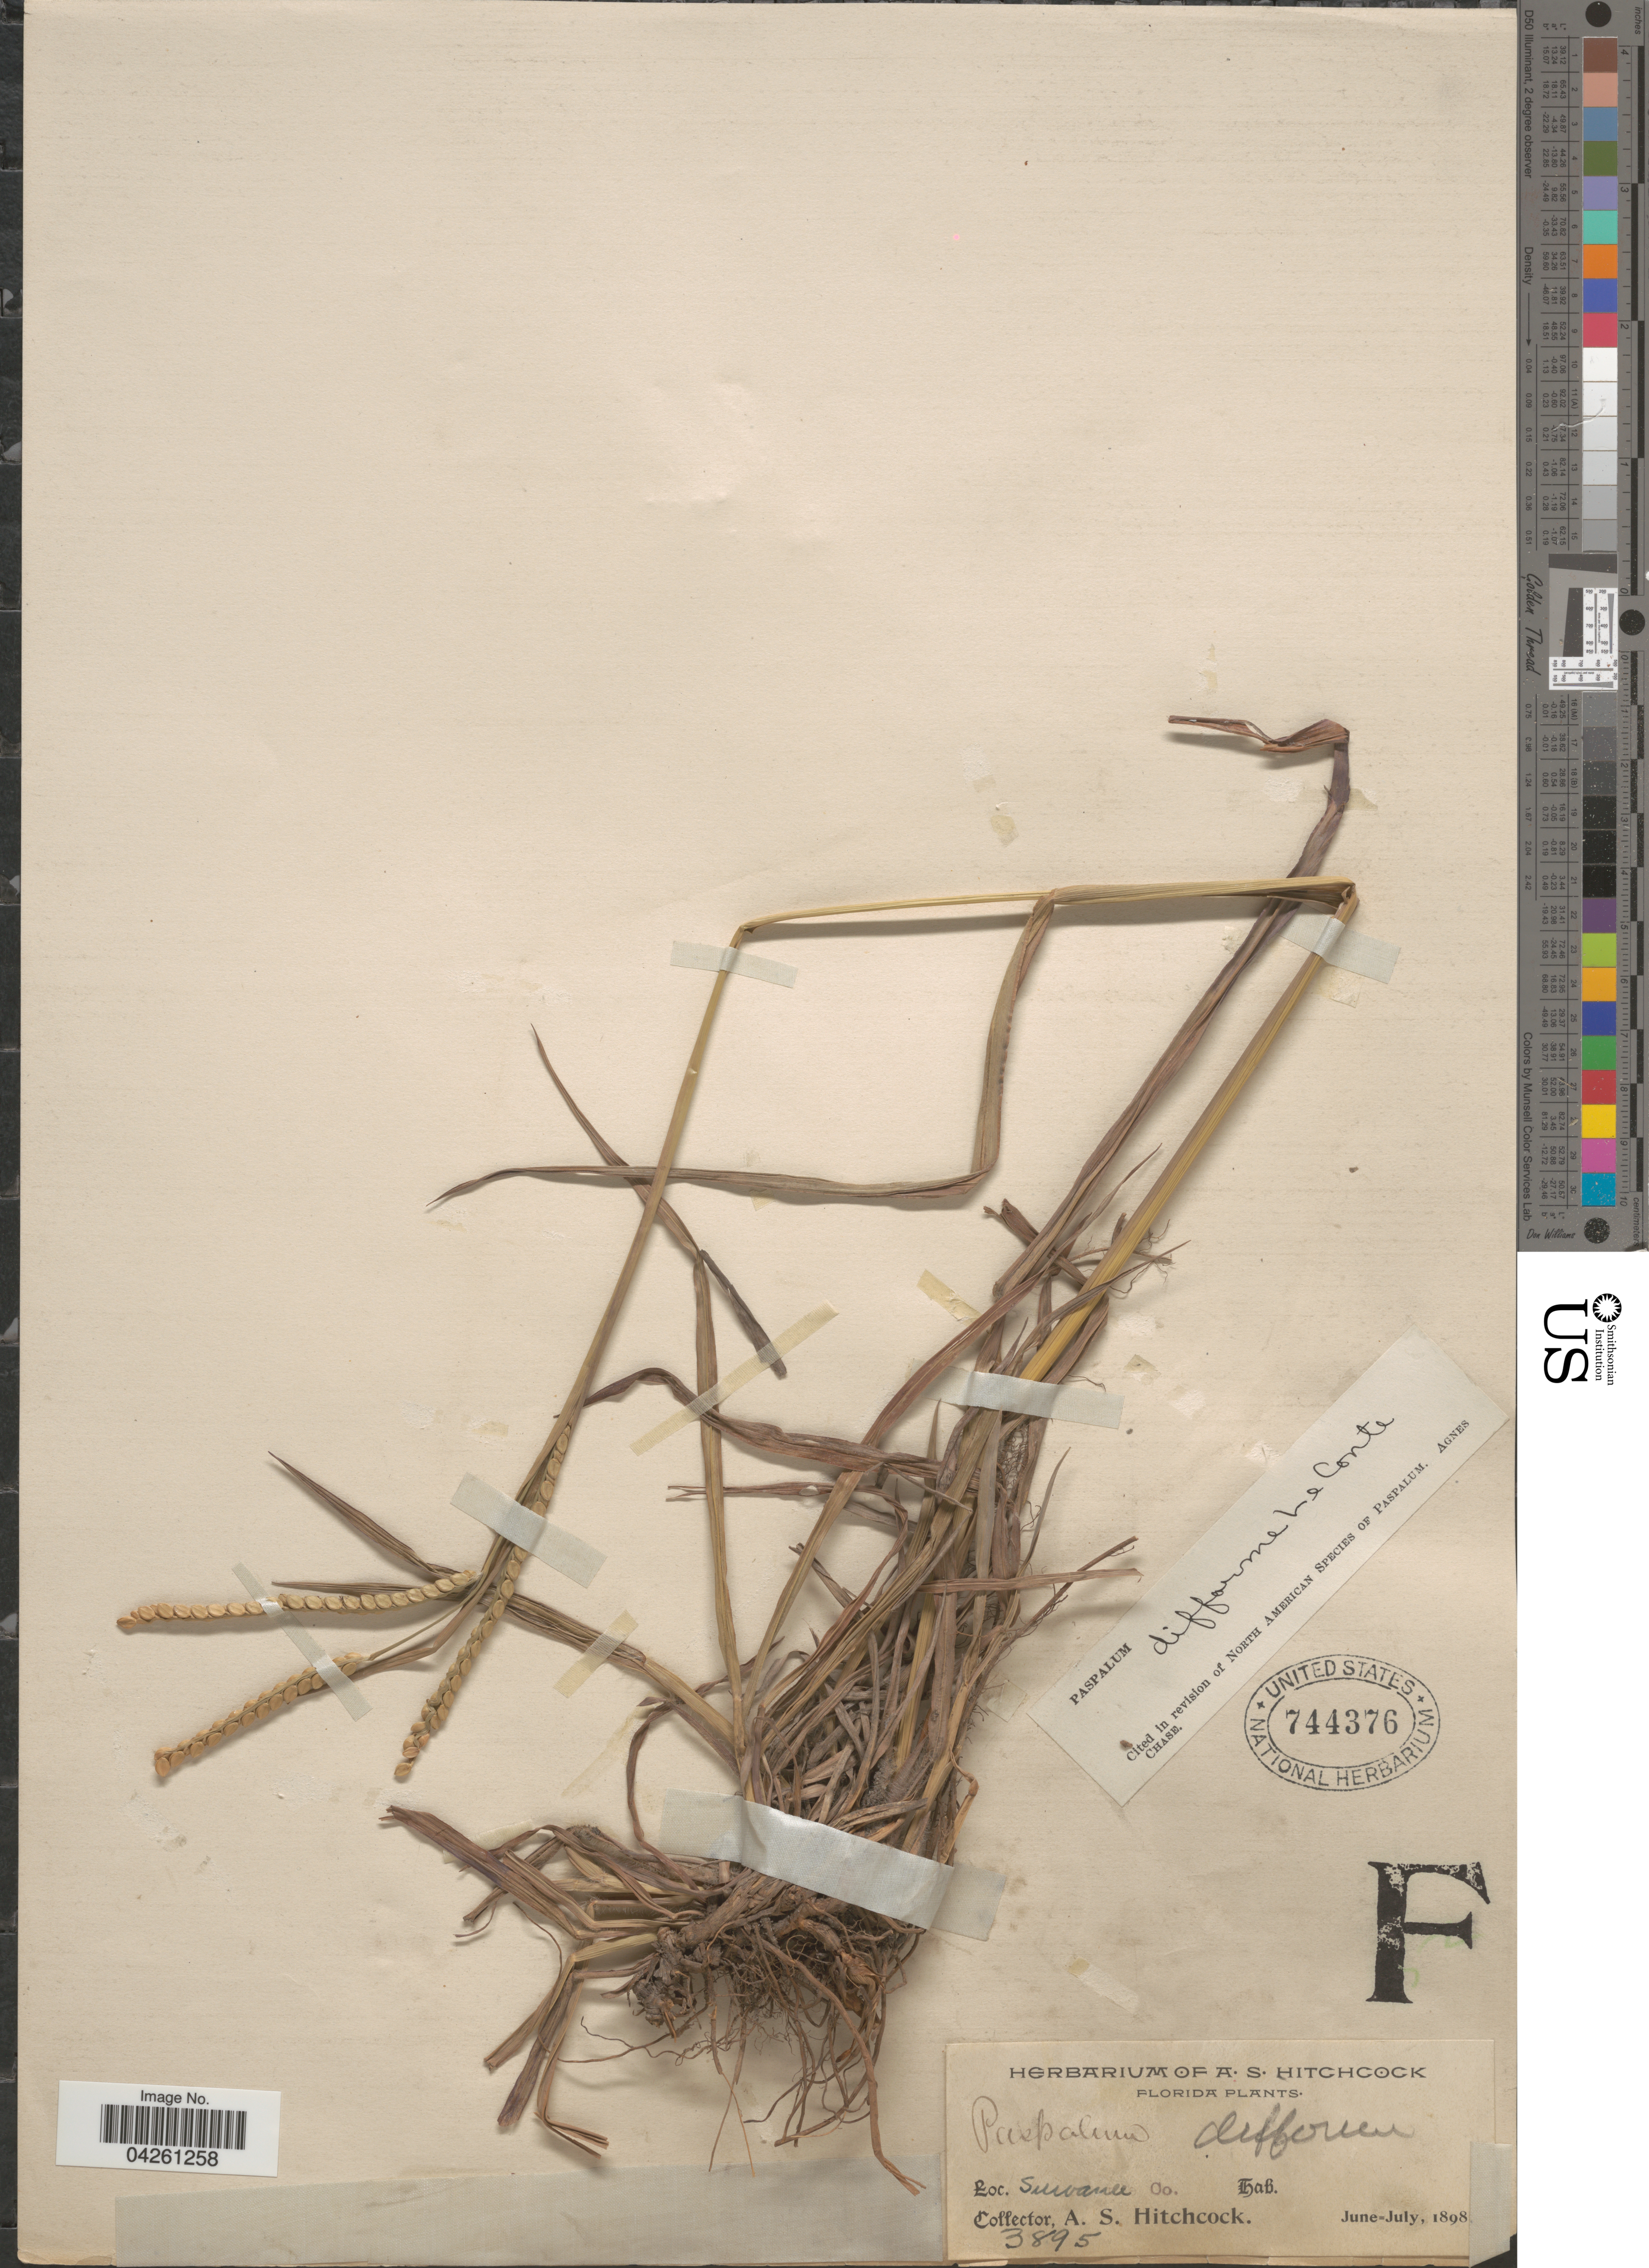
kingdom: Plantae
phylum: Tracheophyta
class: Liliopsida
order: Poales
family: Poaceae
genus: Paspalum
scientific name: Paspalum difforme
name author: Leconte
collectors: A. S. Hitchcock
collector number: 3895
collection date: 1898-06/1898-07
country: United States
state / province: Florida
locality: Suwanee Co.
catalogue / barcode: US 744376